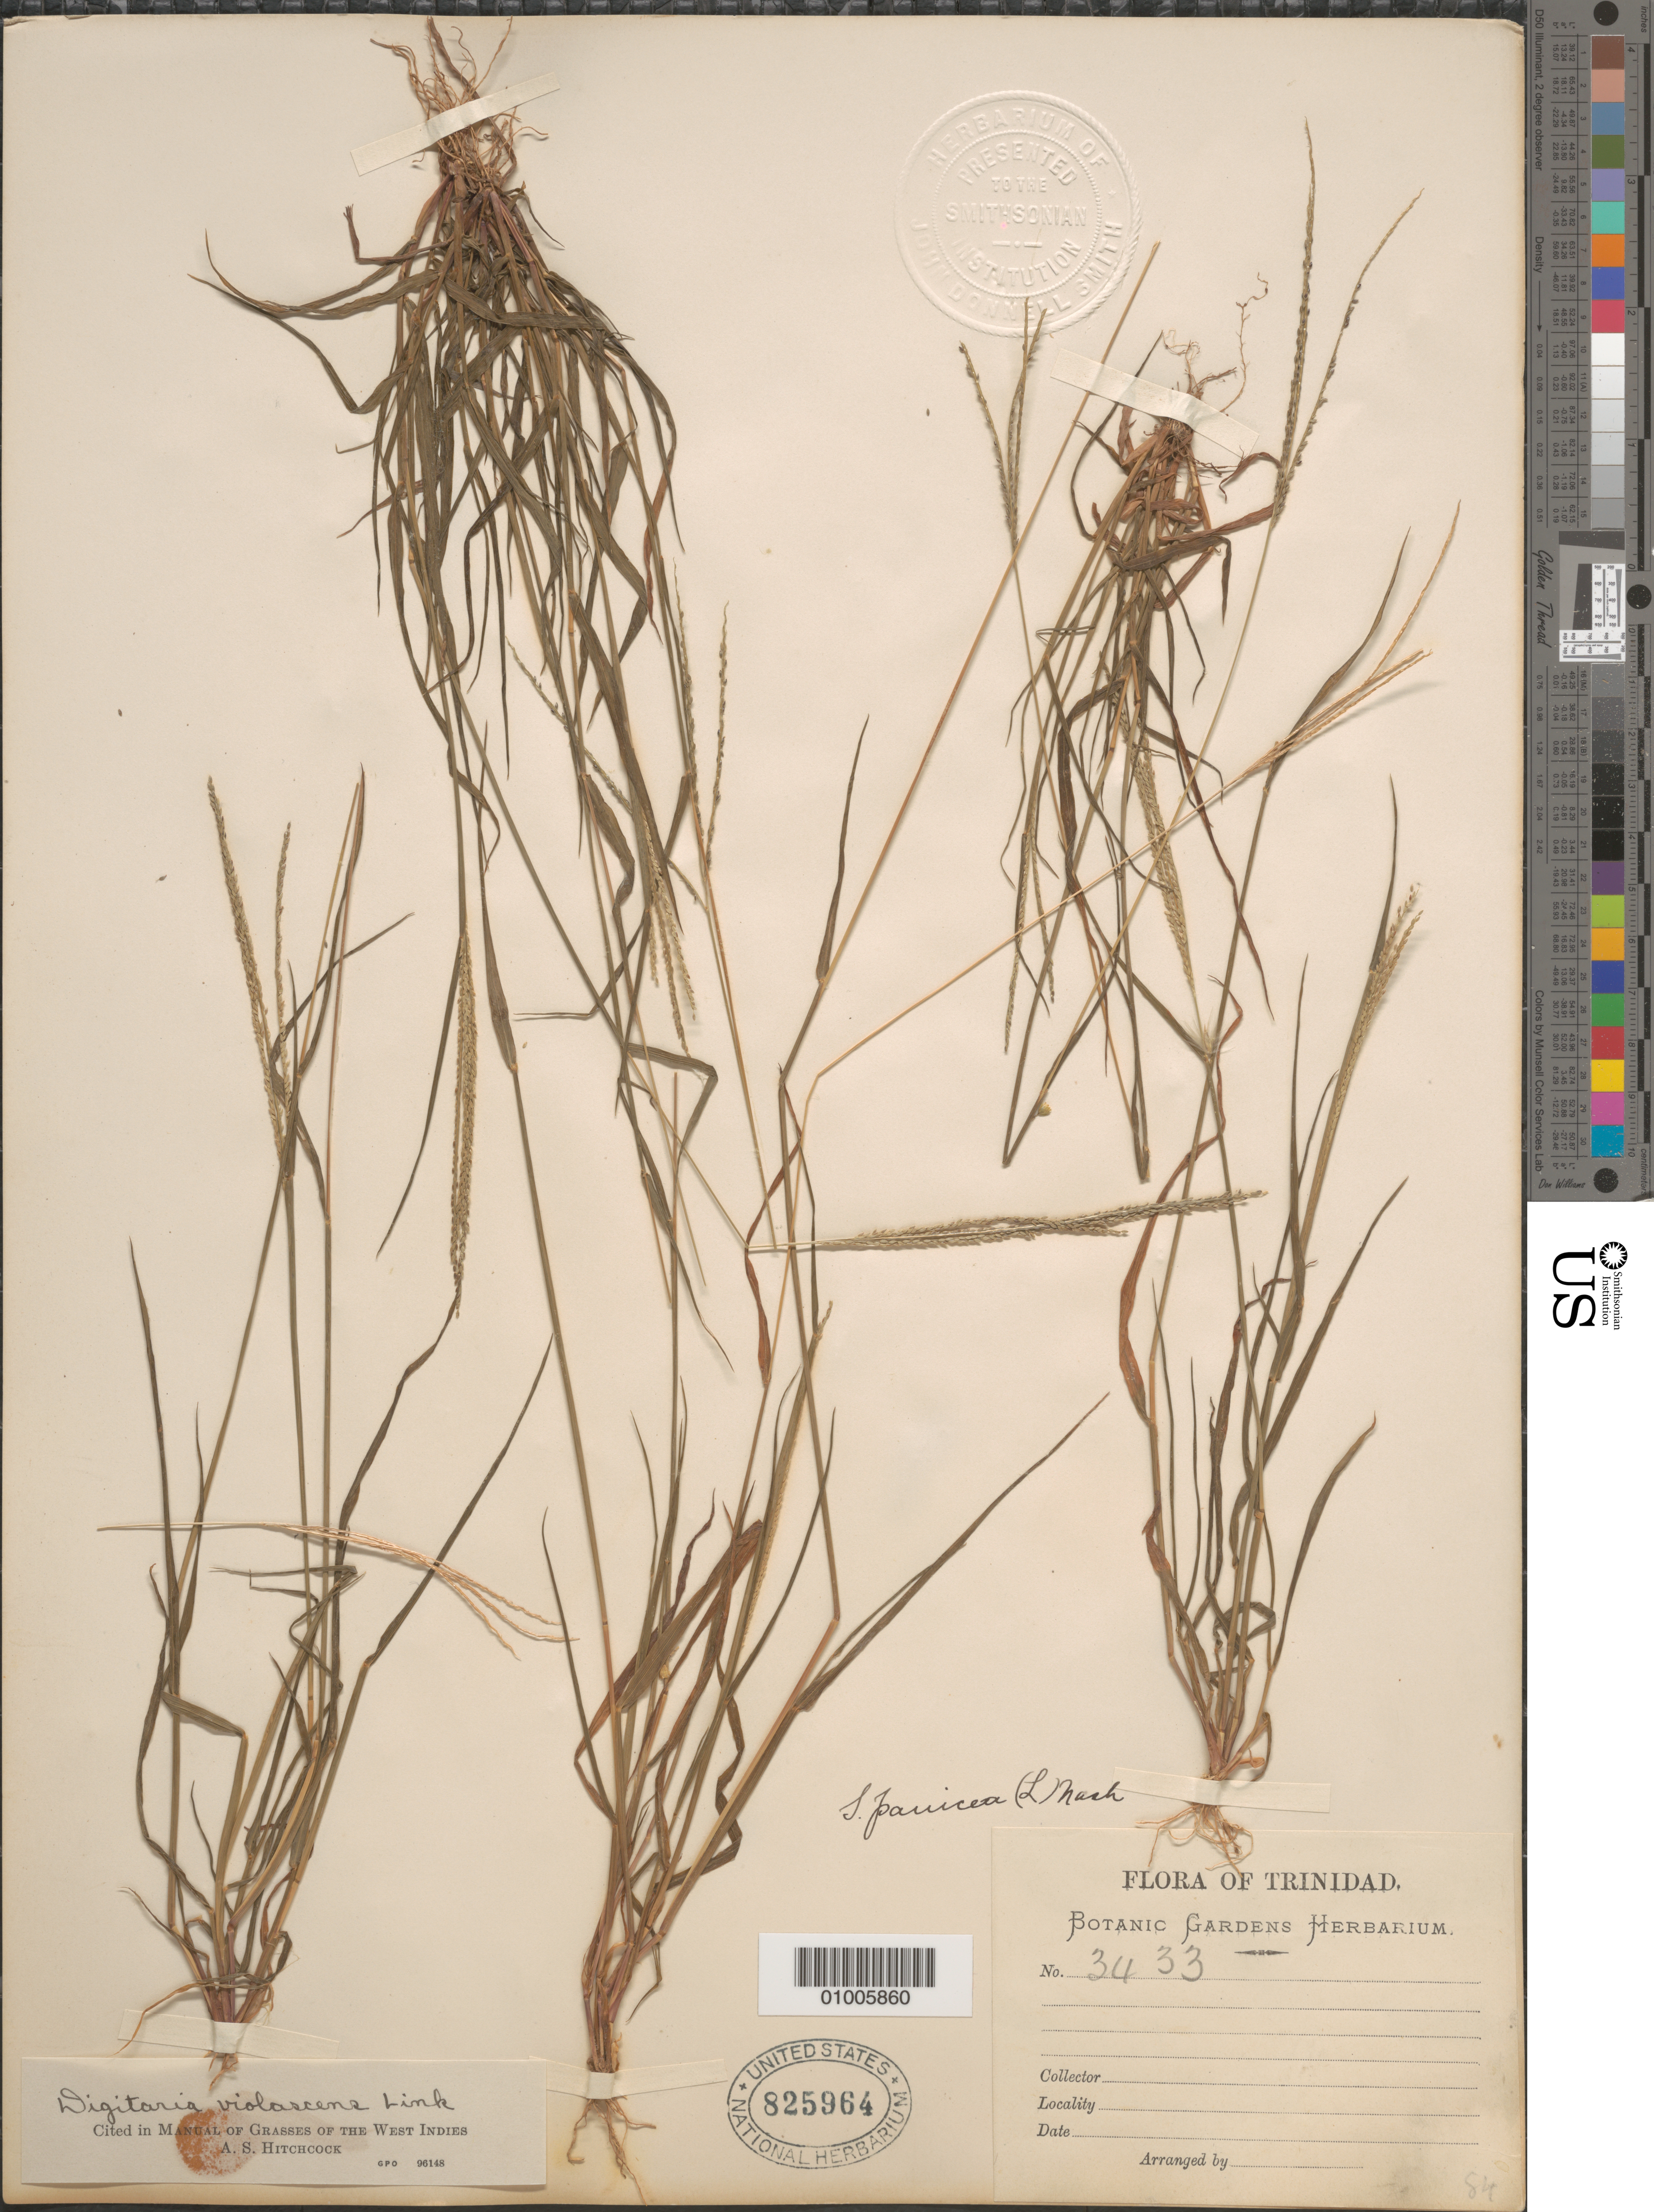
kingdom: Plantae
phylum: Tracheophyta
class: Liliopsida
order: Poales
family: Poaceae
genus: Digitaria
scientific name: Digitaria violascens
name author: Link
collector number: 3433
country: Trinidad and Tobago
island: Trinidad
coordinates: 0 N, 0 E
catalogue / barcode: US 825964